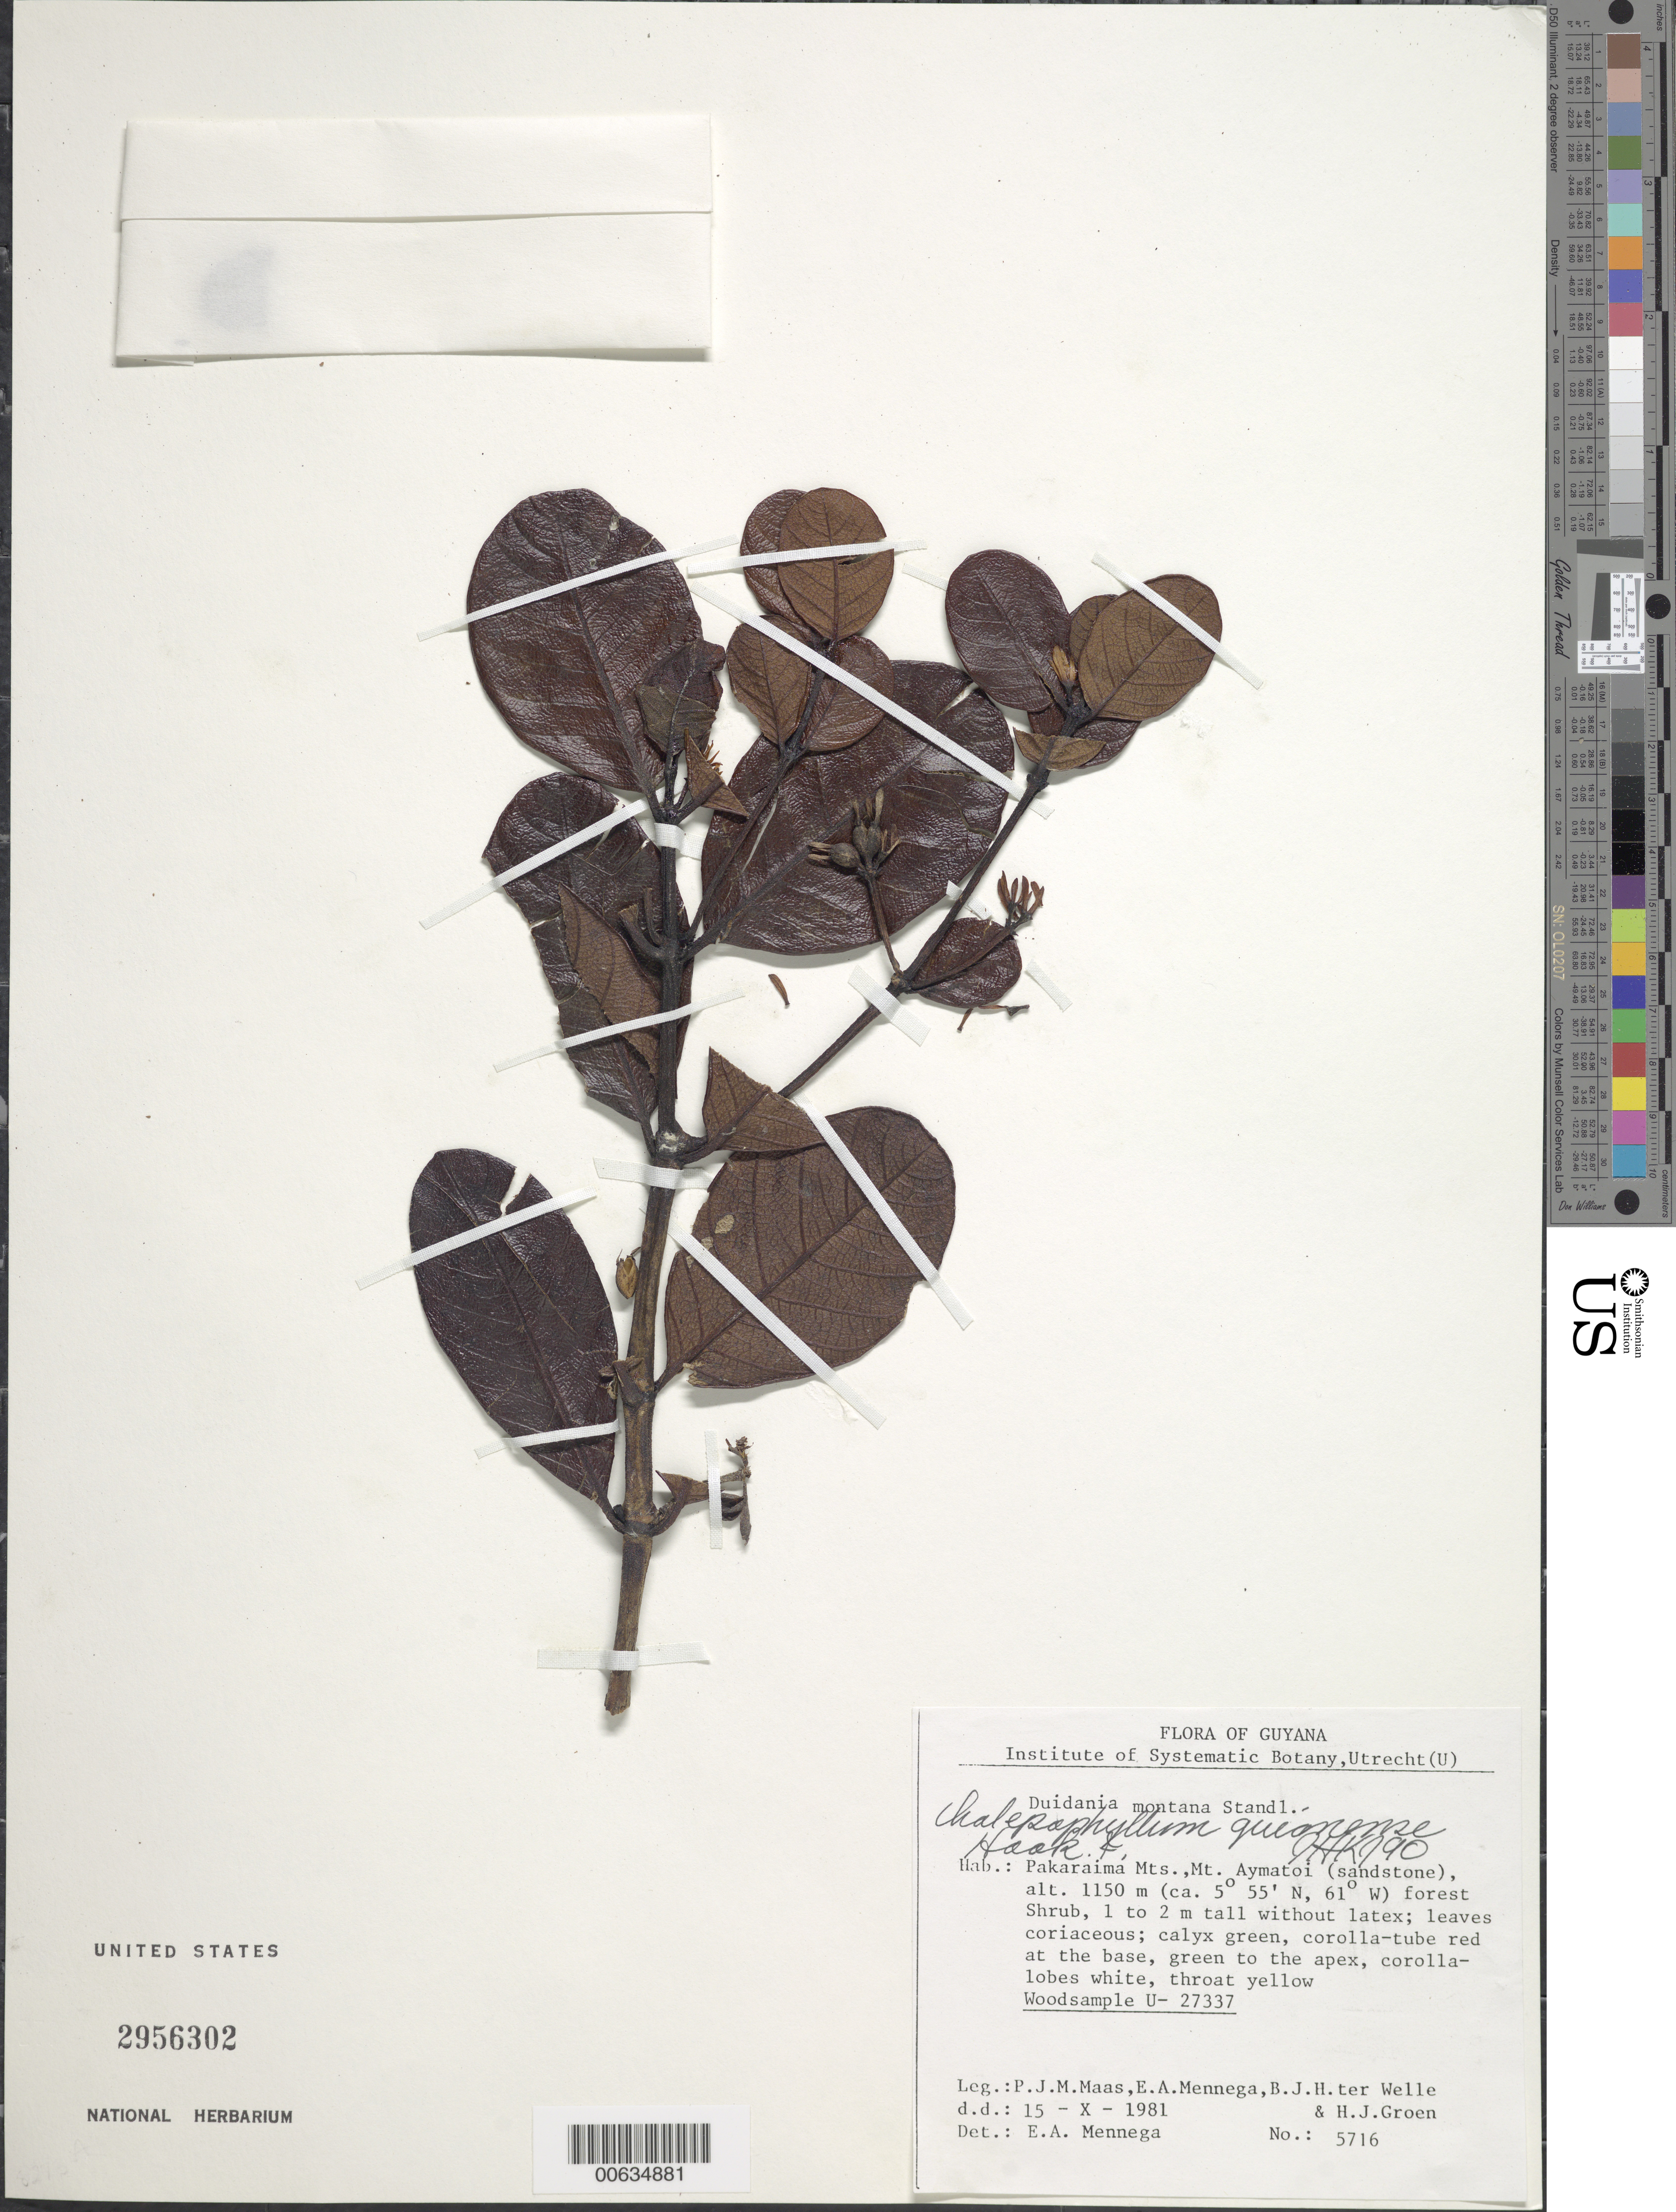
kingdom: Plantae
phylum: Tracheophyta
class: Magnoliopsida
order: Gentianales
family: Rubiaceae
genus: Chalepophyllum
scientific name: Chalepophyllum guyanense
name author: Hook. f.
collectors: P. Maas, E. A. Mennega, B. Welle & H. Groen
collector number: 5716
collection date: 1981-10-15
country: Guyana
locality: Pakaraima Mts., Mt. Aymatoi (sandstone)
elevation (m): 1150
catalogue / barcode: US 2956302